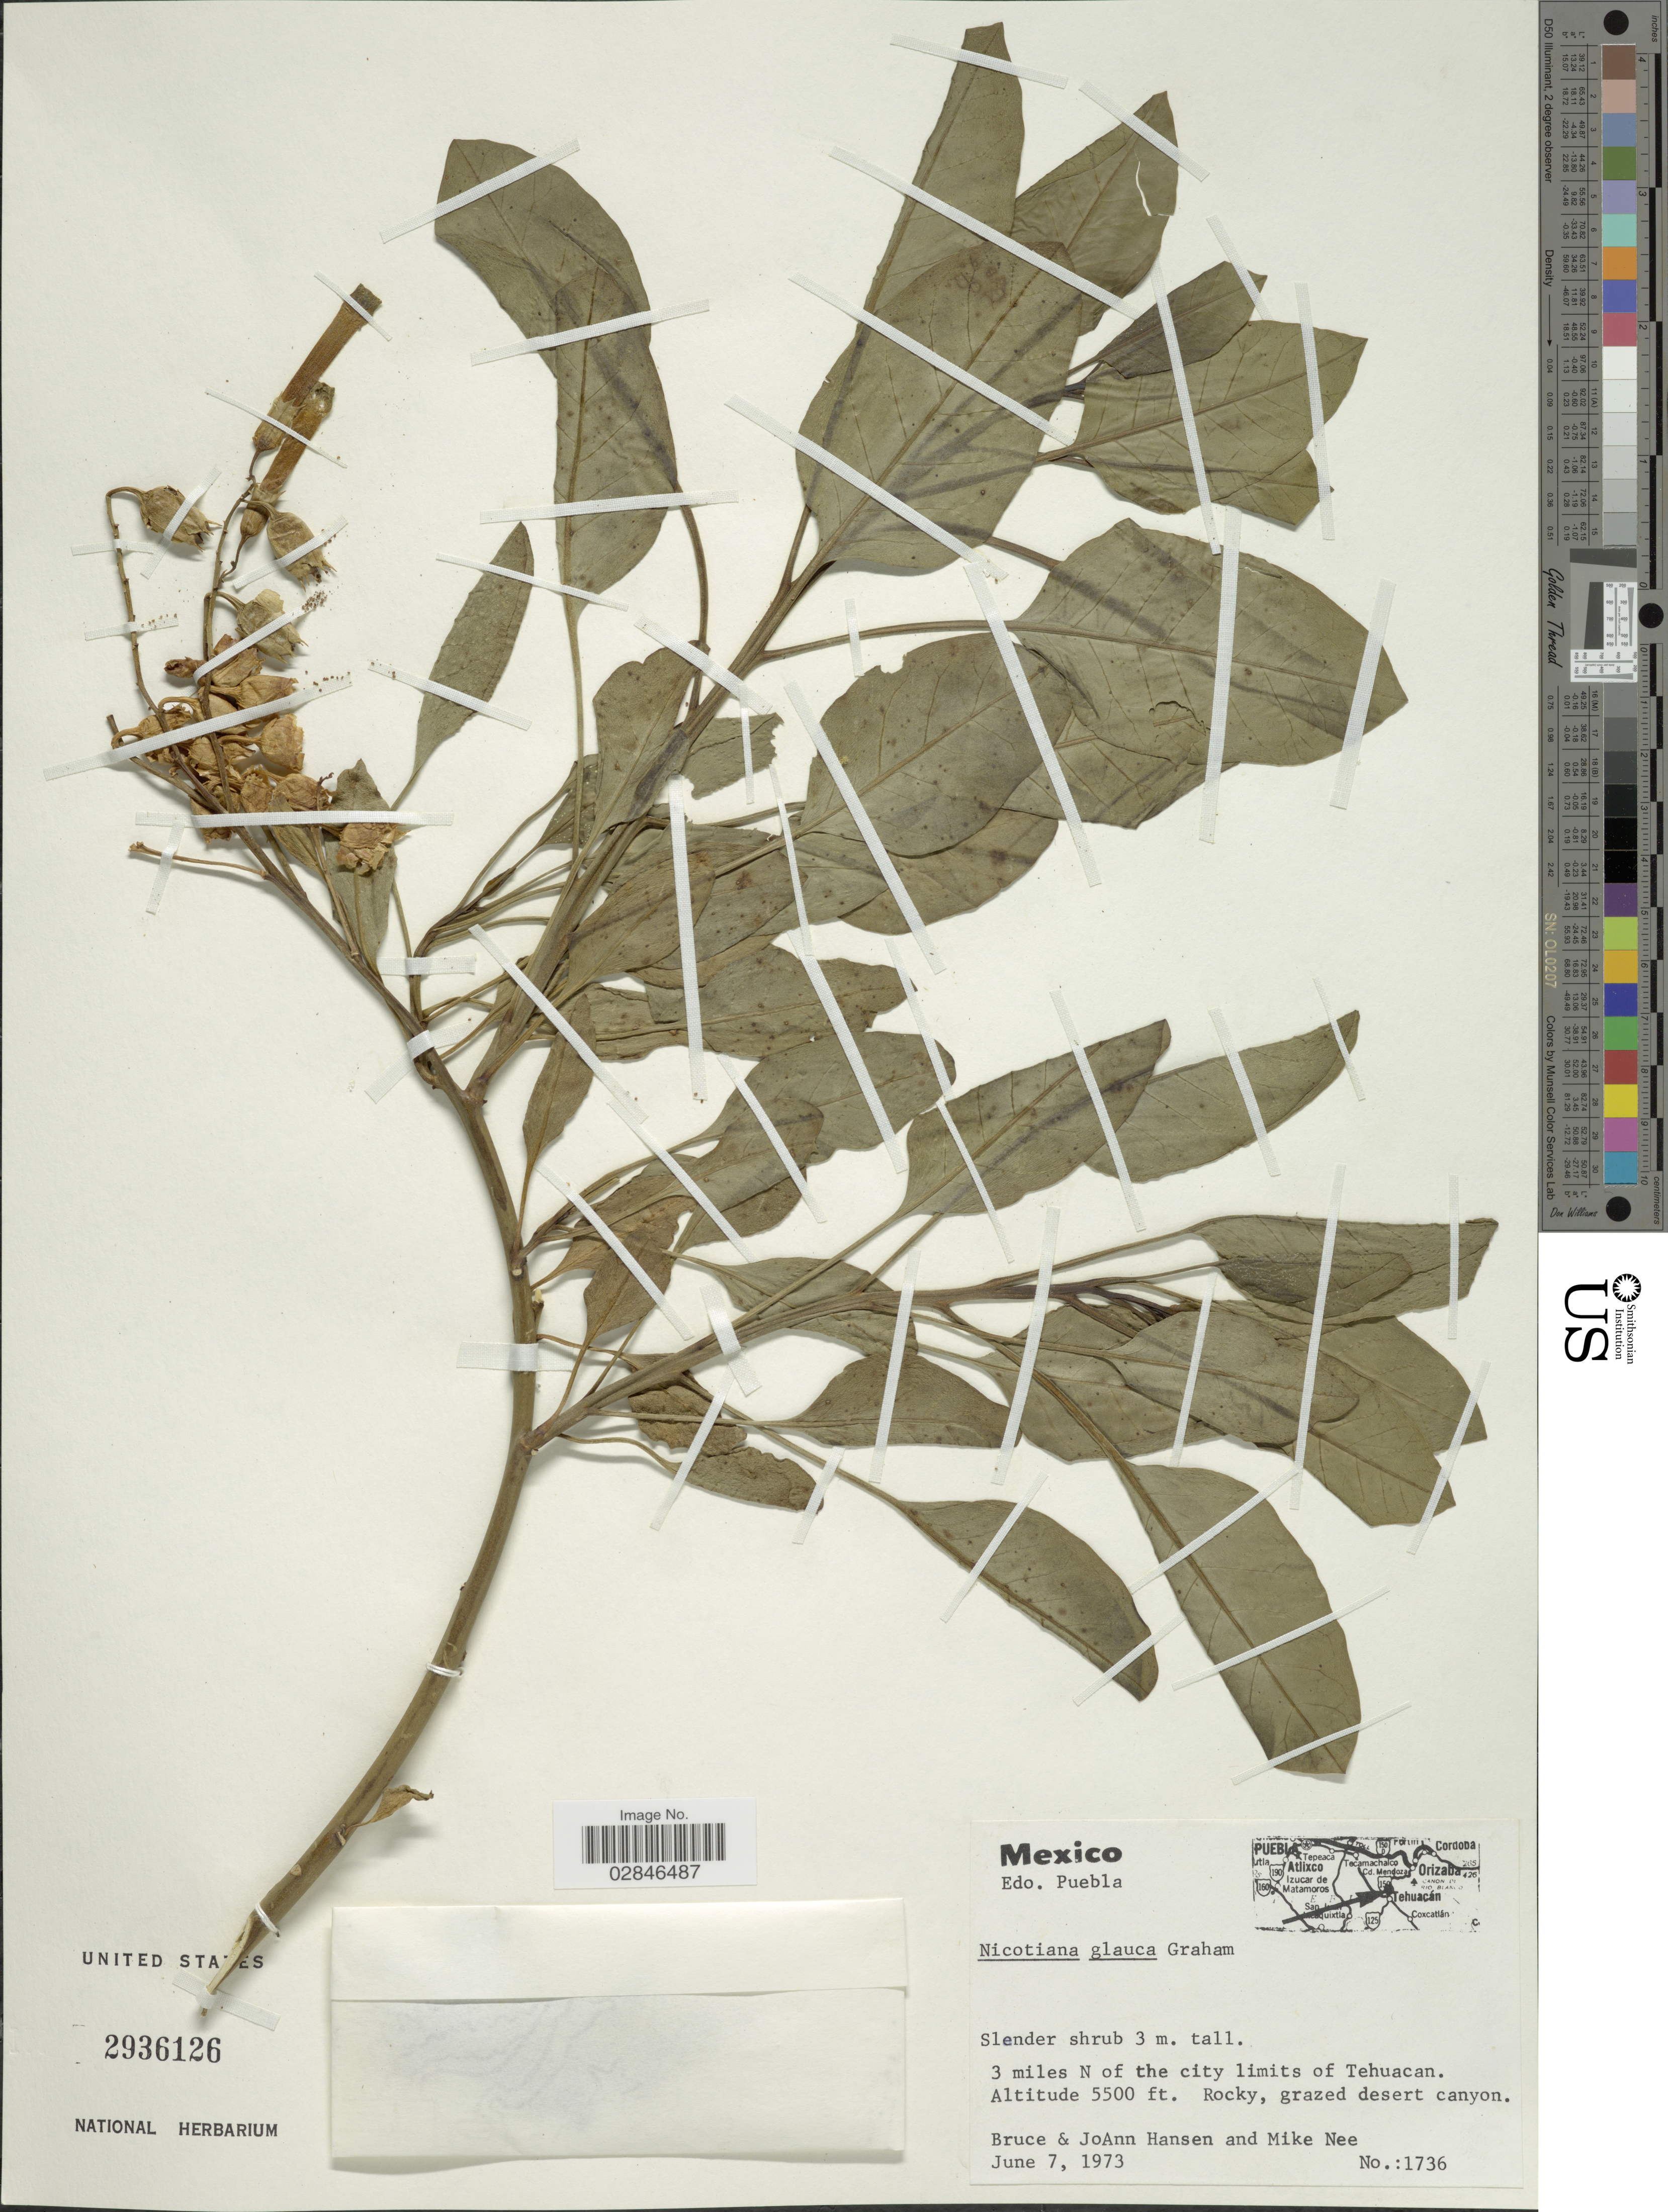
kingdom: Plantae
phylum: Tracheophyta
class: Magnoliopsida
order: Solanales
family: Solanaceae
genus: Nicotiana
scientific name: Nicotiana glauca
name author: Graham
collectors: B. Hansen, J. Hansen & M. Nee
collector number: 1736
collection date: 1973-06-07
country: Mexico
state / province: Puebla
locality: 3 miles N of the city limits of Tehuacan.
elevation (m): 1676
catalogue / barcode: US 2936126